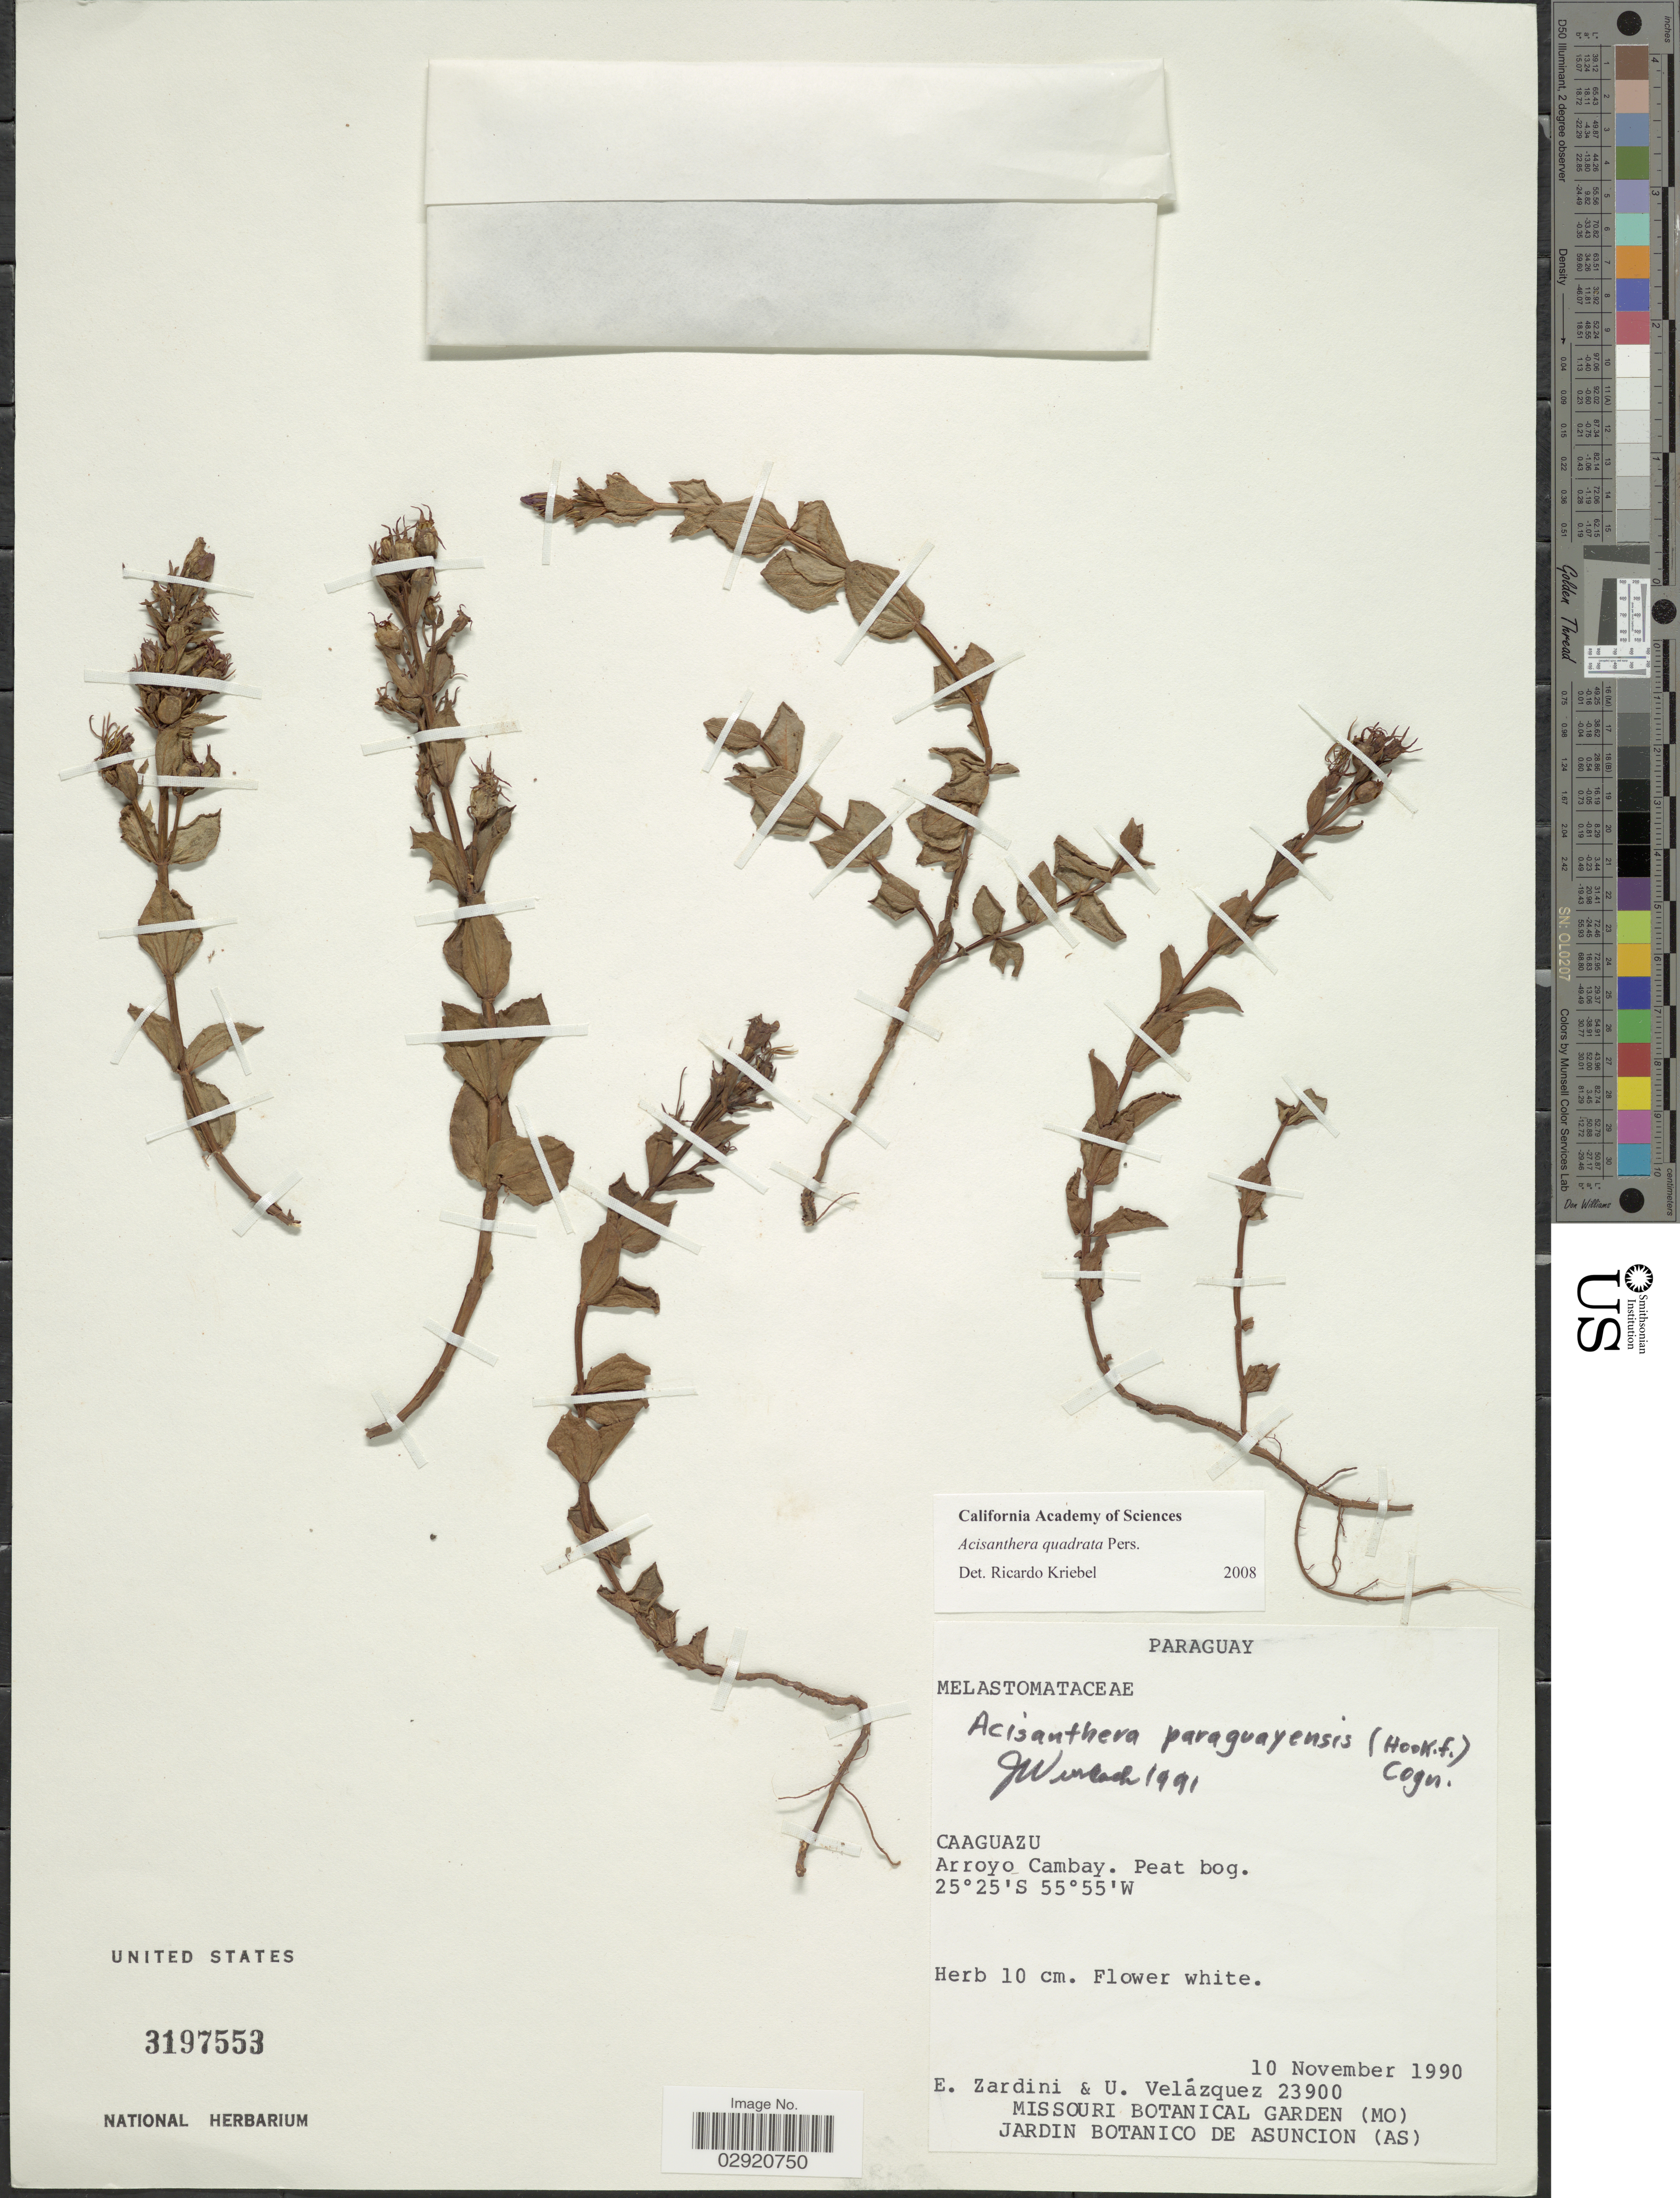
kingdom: Plantae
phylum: Tracheophyta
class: Magnoliopsida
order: Myrtales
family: Melastomataceae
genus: Acisanthera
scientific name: Acisanthera alsinefolia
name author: (DC.) Triana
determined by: Nunes da Silva, Diego, (RB), Jardim Botanico do Rio de Janeiro - Herbario (BRAZIL)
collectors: E. Zardini & U. Velázquez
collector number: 23900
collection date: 1990-11-10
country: Paraguay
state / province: Caaguazu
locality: Arroyo Cambay.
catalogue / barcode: US 3197553